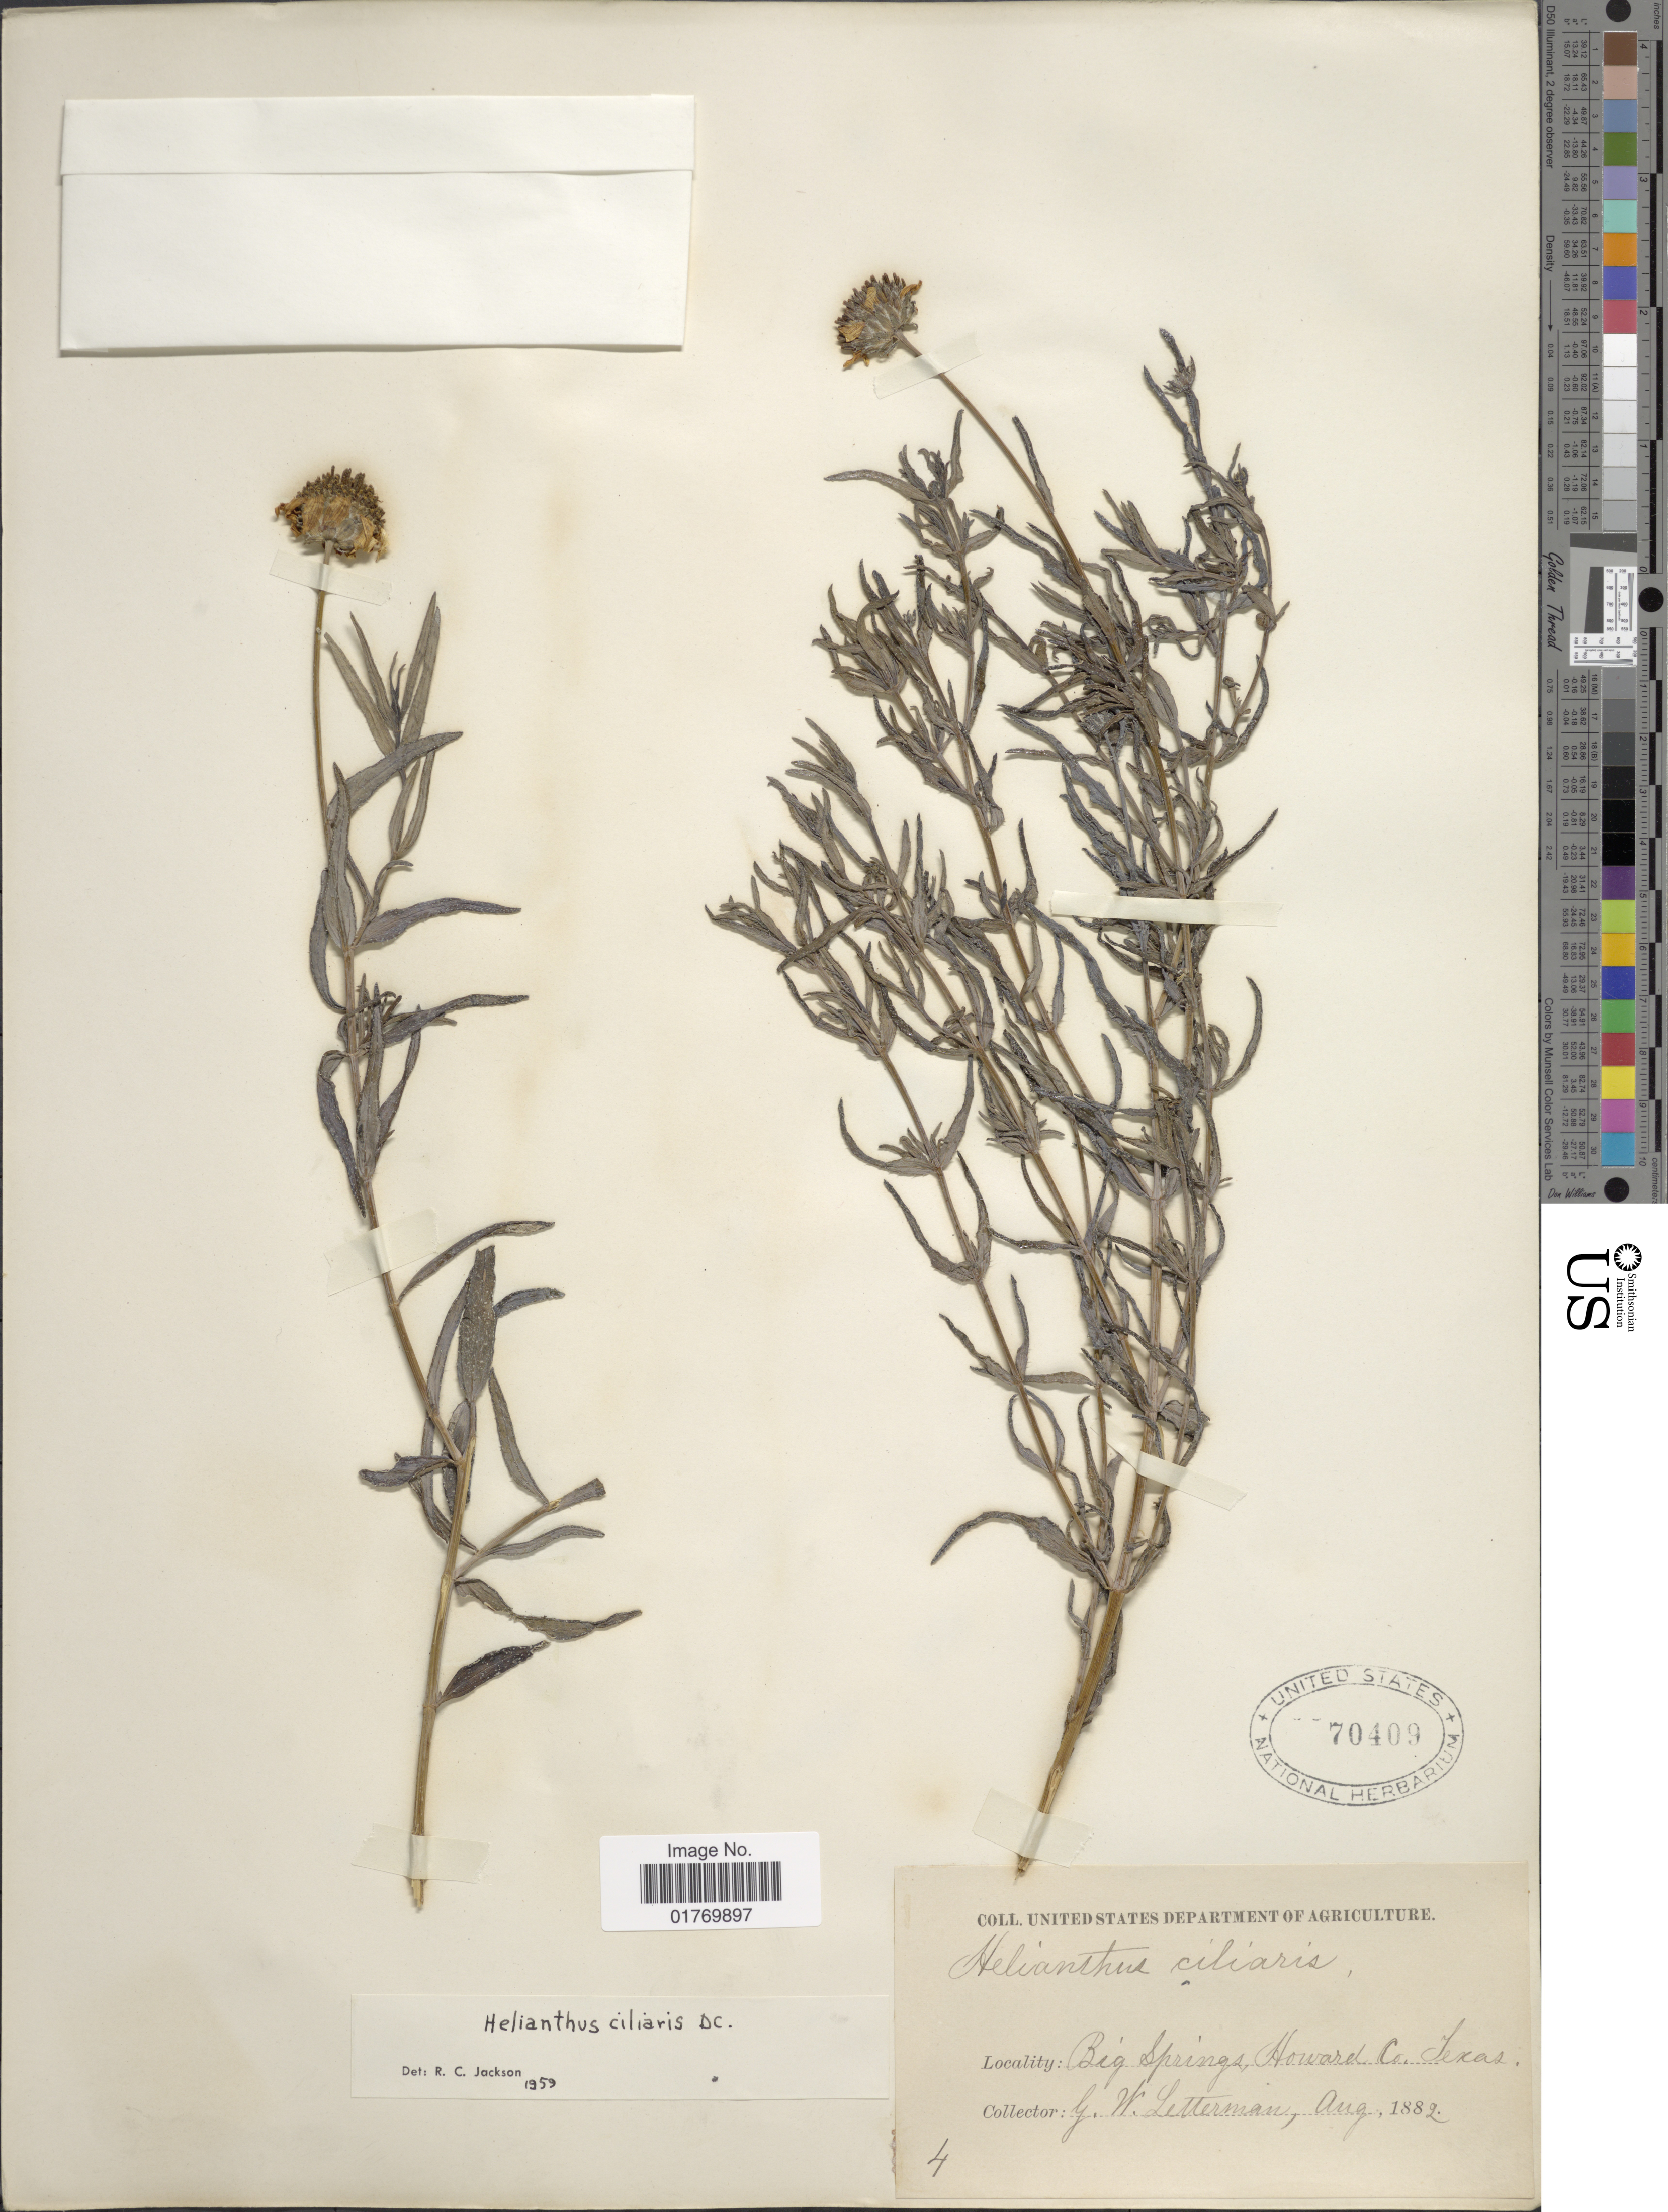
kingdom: Plantae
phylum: Tracheophyta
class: Magnoliopsida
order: Asterales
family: Asteraceae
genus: Helianthus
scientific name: Helianthus ciliaris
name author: DC.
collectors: G. W. Letterman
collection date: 1882-08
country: United States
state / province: Texas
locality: Big Springs, Howard Co.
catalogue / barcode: US 70409